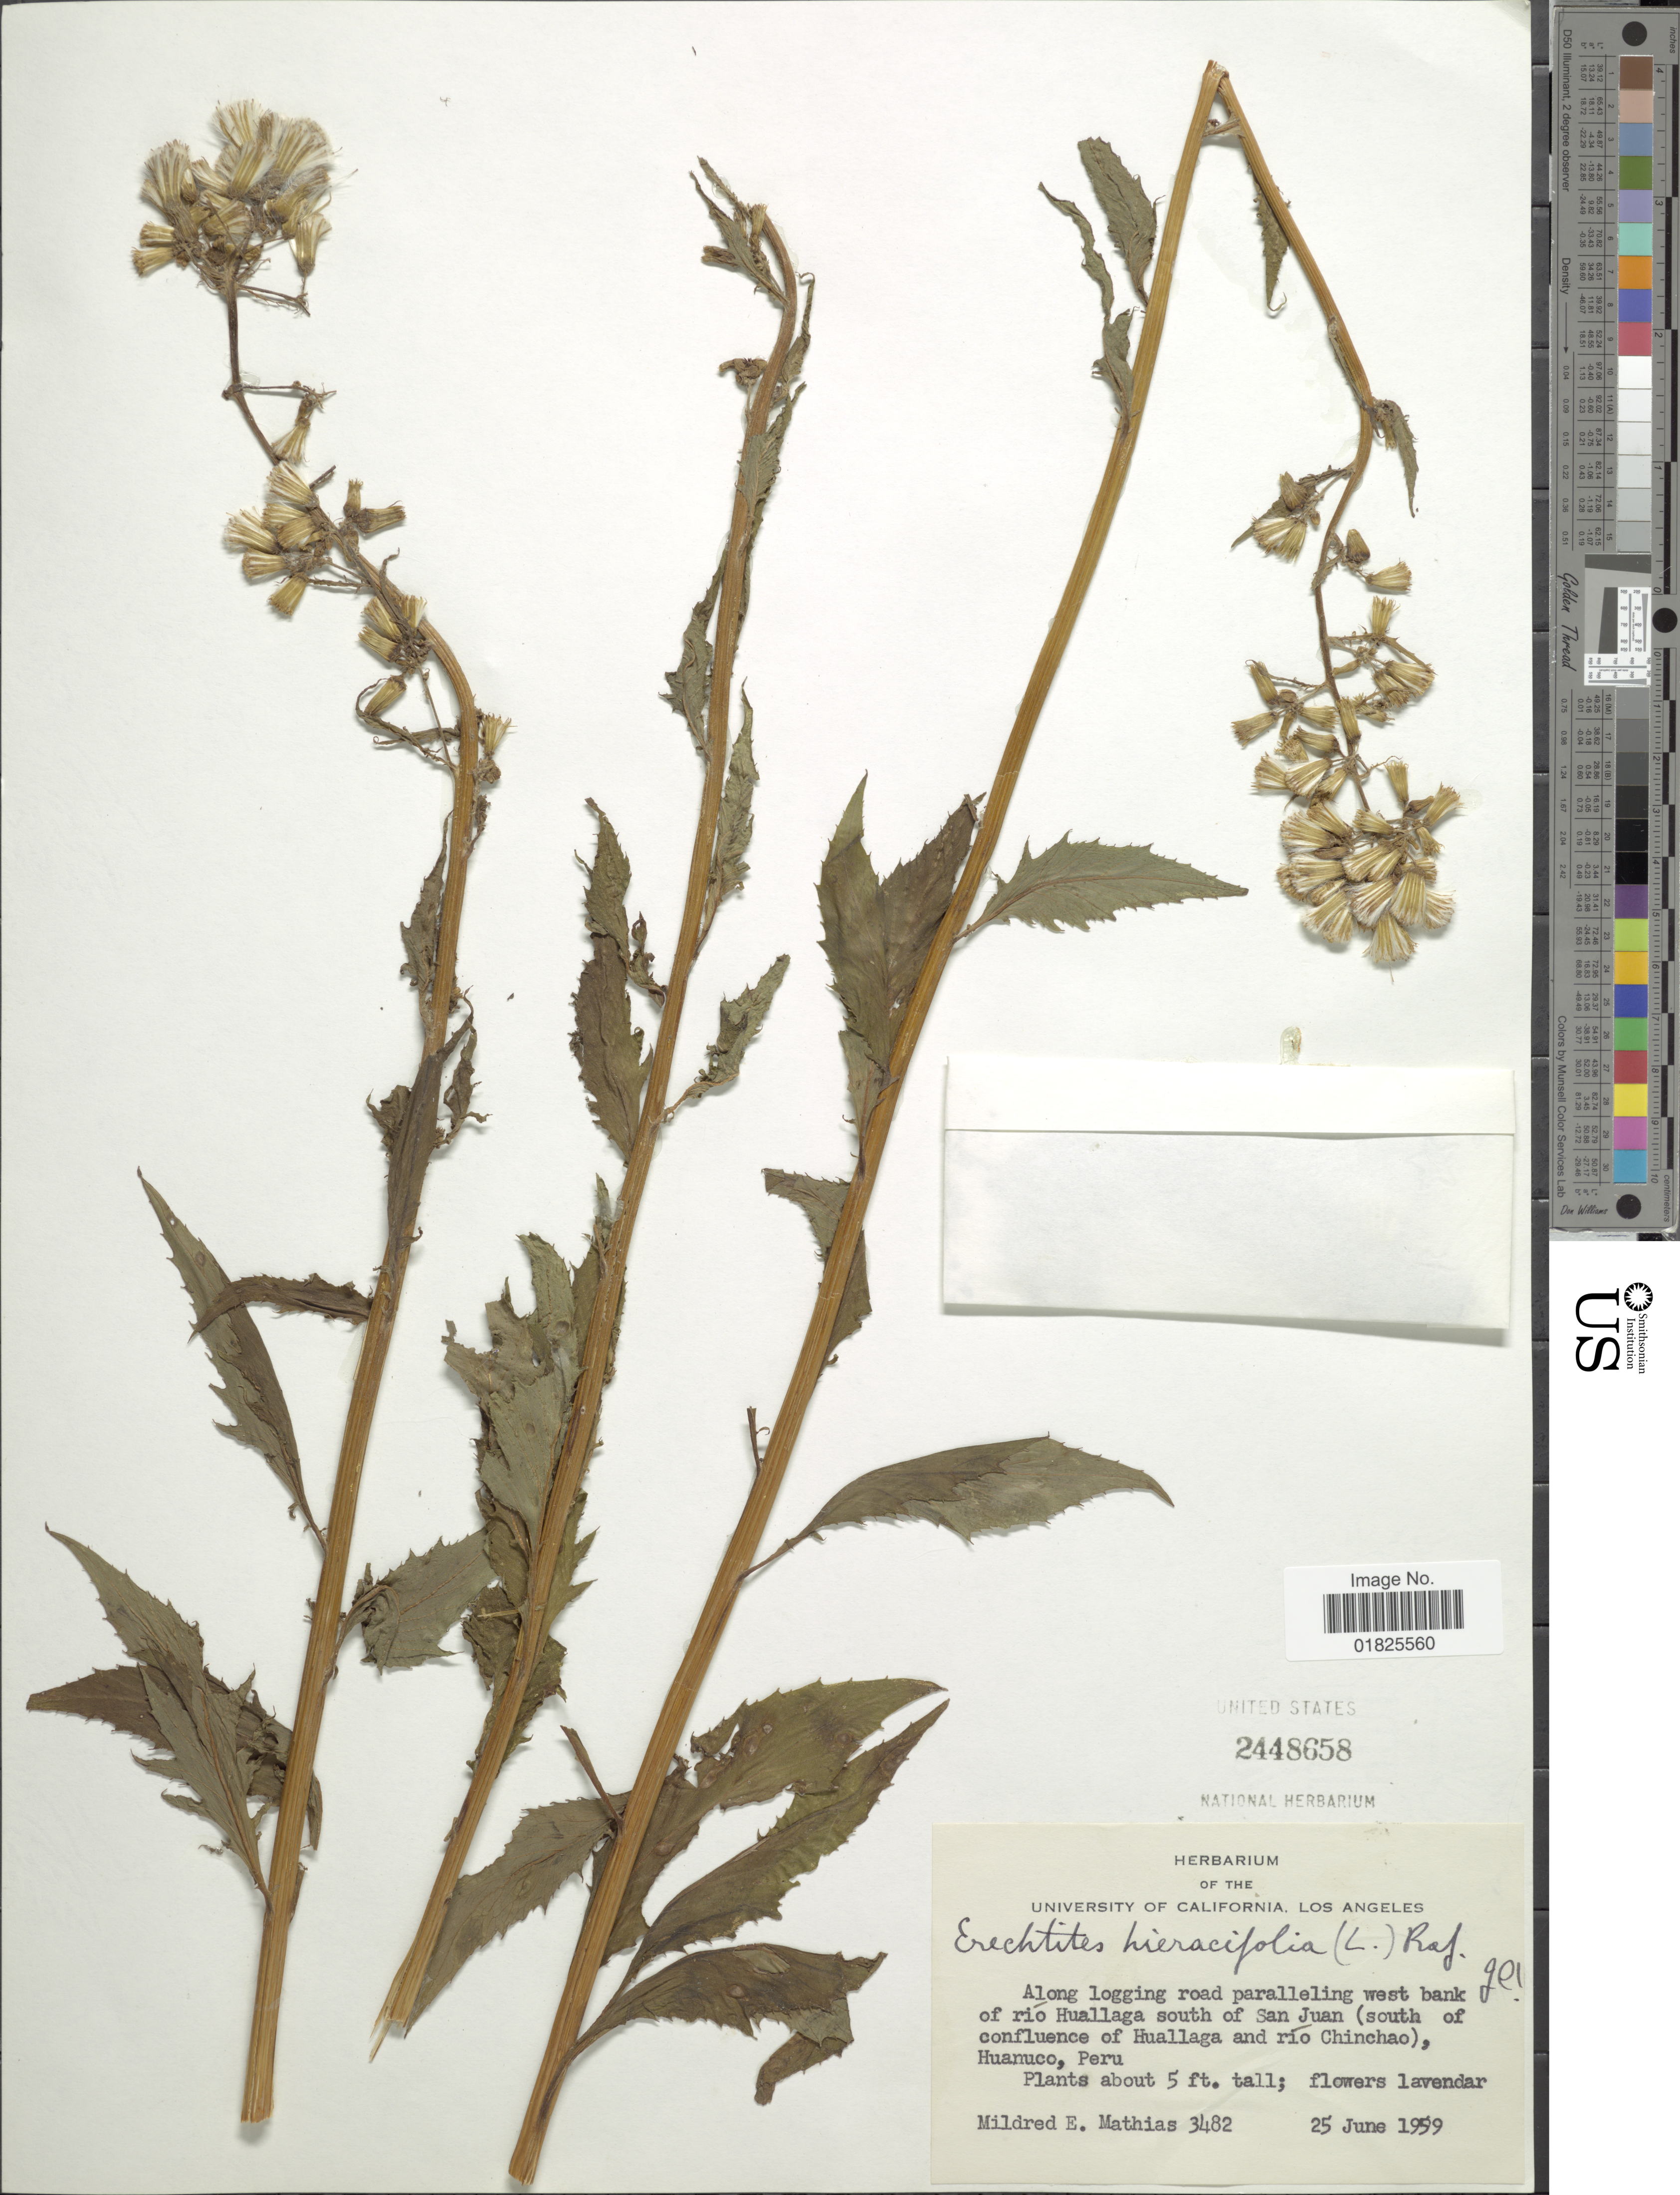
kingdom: Plantae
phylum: Tracheophyta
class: Magnoliopsida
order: Asterales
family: Asteraceae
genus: Erechtites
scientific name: Erechtites hieraciifolius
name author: (L.) Raf. ex DC.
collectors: M. E. Mathias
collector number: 3482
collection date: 1999-06-25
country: Peru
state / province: Huánuco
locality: Along logging road paralleling west bank of rio Huallaga south of San Juan (south of confluence of Huallaga and rio Chinchao)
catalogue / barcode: US 2448658